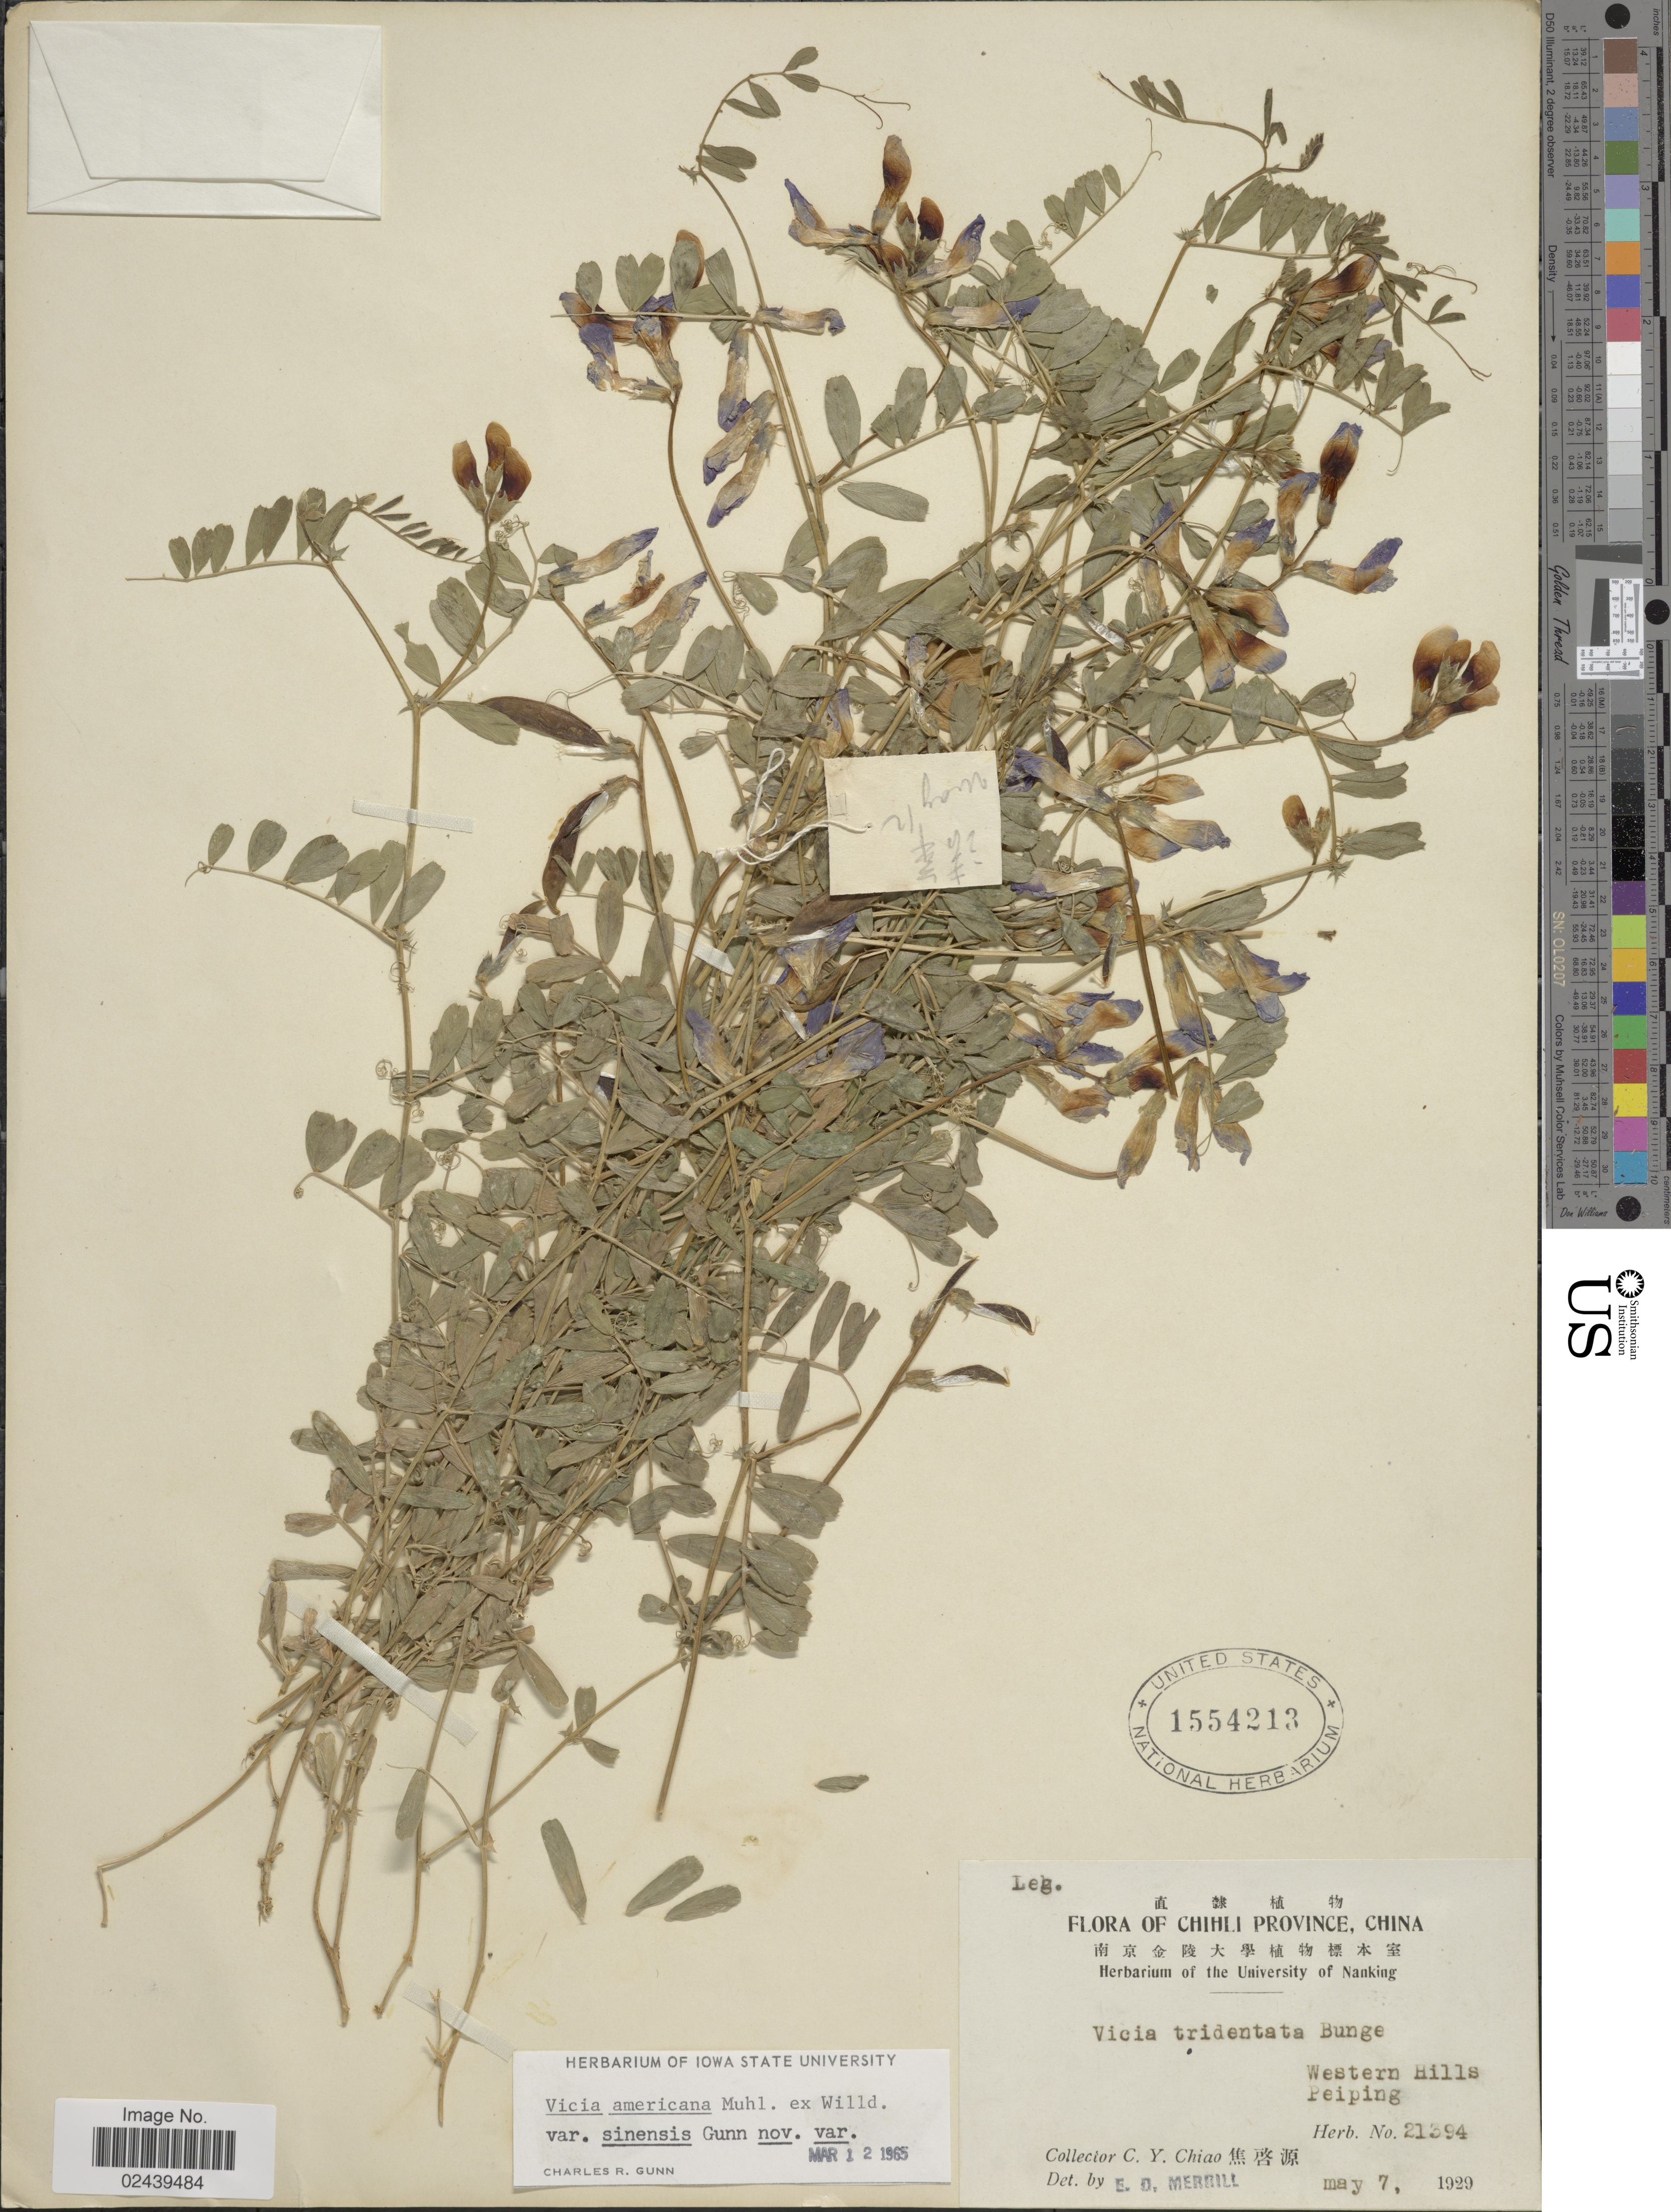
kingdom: Plantae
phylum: Tracheophyta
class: Magnoliopsida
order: Fabales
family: Fabaceae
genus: Vicia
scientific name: Vicia americana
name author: Muhl. ex Willd.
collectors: C. Y. Chiao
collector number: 21394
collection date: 1929-05-07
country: China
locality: Chihli Province, China, Western Hills, Peiping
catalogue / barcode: US 1554213